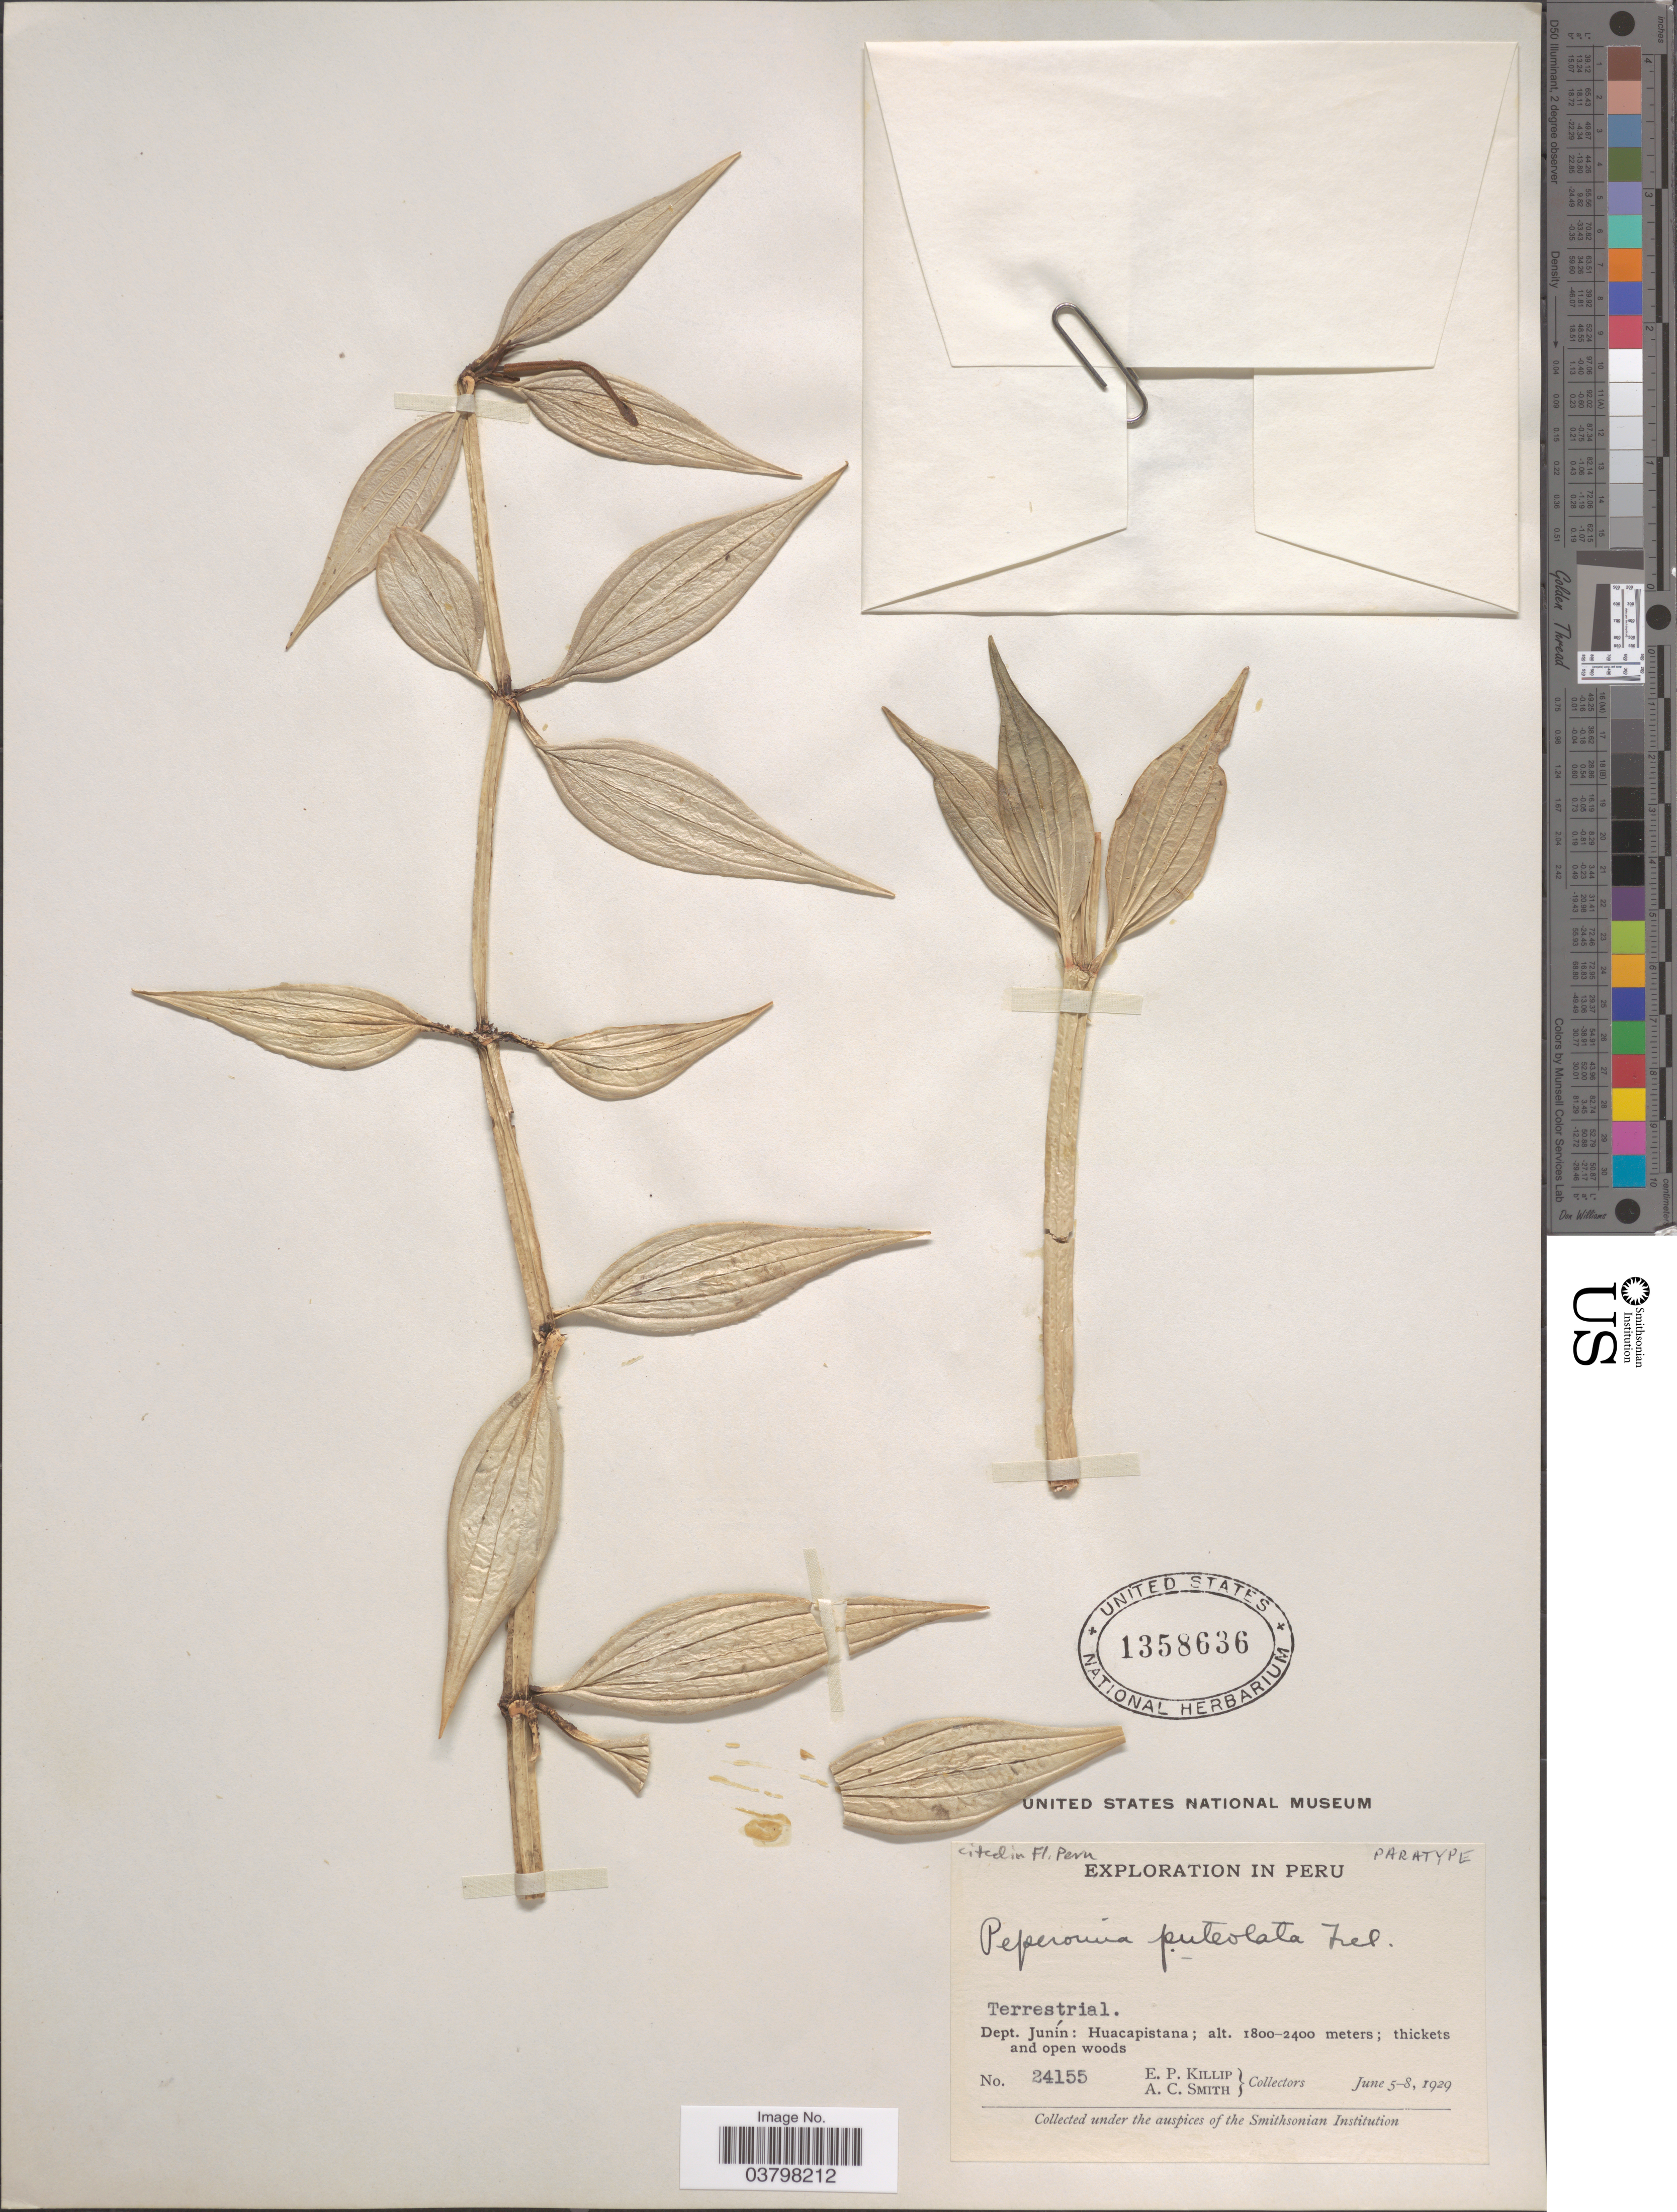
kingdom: Plantae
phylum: Tracheophyta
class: Magnoliopsida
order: Piperales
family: Piperaceae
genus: Peperomia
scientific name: Peperomia puteolata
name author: Trel.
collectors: E. P. Killip & A. C. Smith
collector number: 24155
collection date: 1929-06-05/1929-06-08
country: Peru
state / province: Junín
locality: Dept. Junín: Huacapistana.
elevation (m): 1800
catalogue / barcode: US 1358636